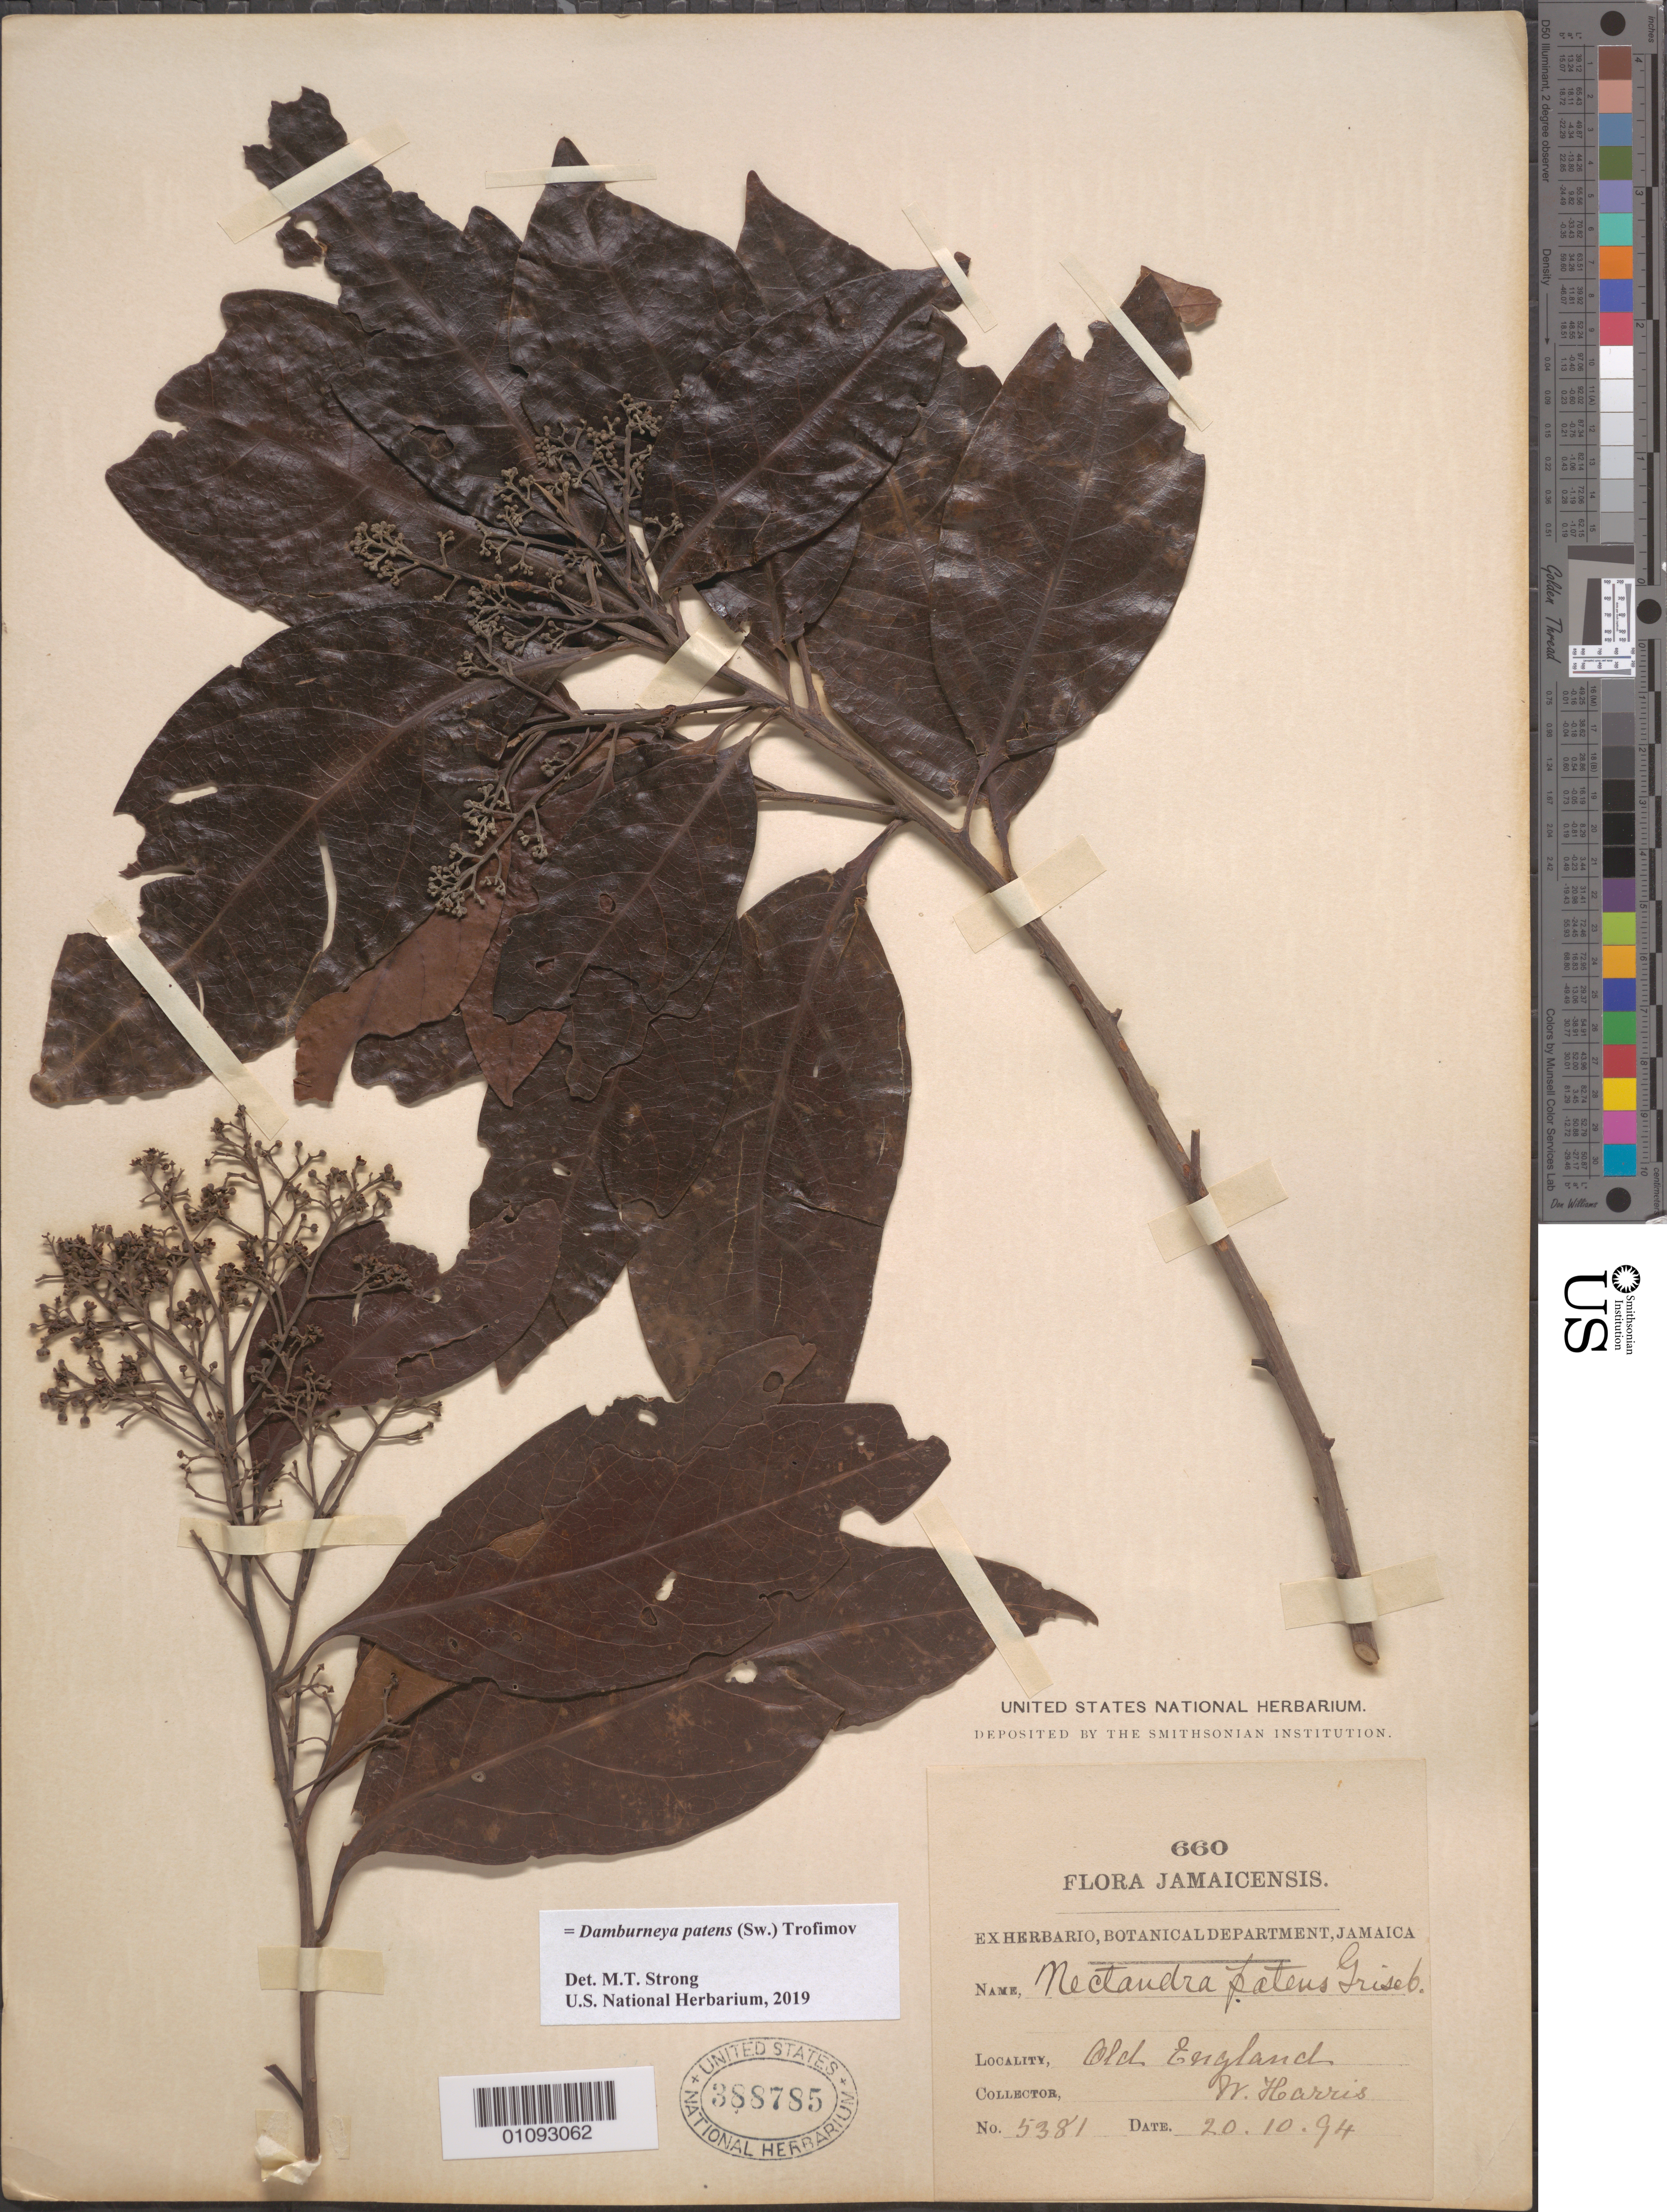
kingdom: Plantae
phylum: Tracheophyta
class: Magnoliopsida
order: Laurales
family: Lauraceae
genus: Damburneya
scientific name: Damburneya patens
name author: (Sw.) Trofimov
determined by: Strong, M. T., (US), Smithsonian Institution - National Museum of Natural History (UNITED STATES)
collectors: W. Harris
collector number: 5381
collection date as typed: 20 Oct 1894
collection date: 1894-10-20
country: Jamaica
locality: Old England.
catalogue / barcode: US 388785